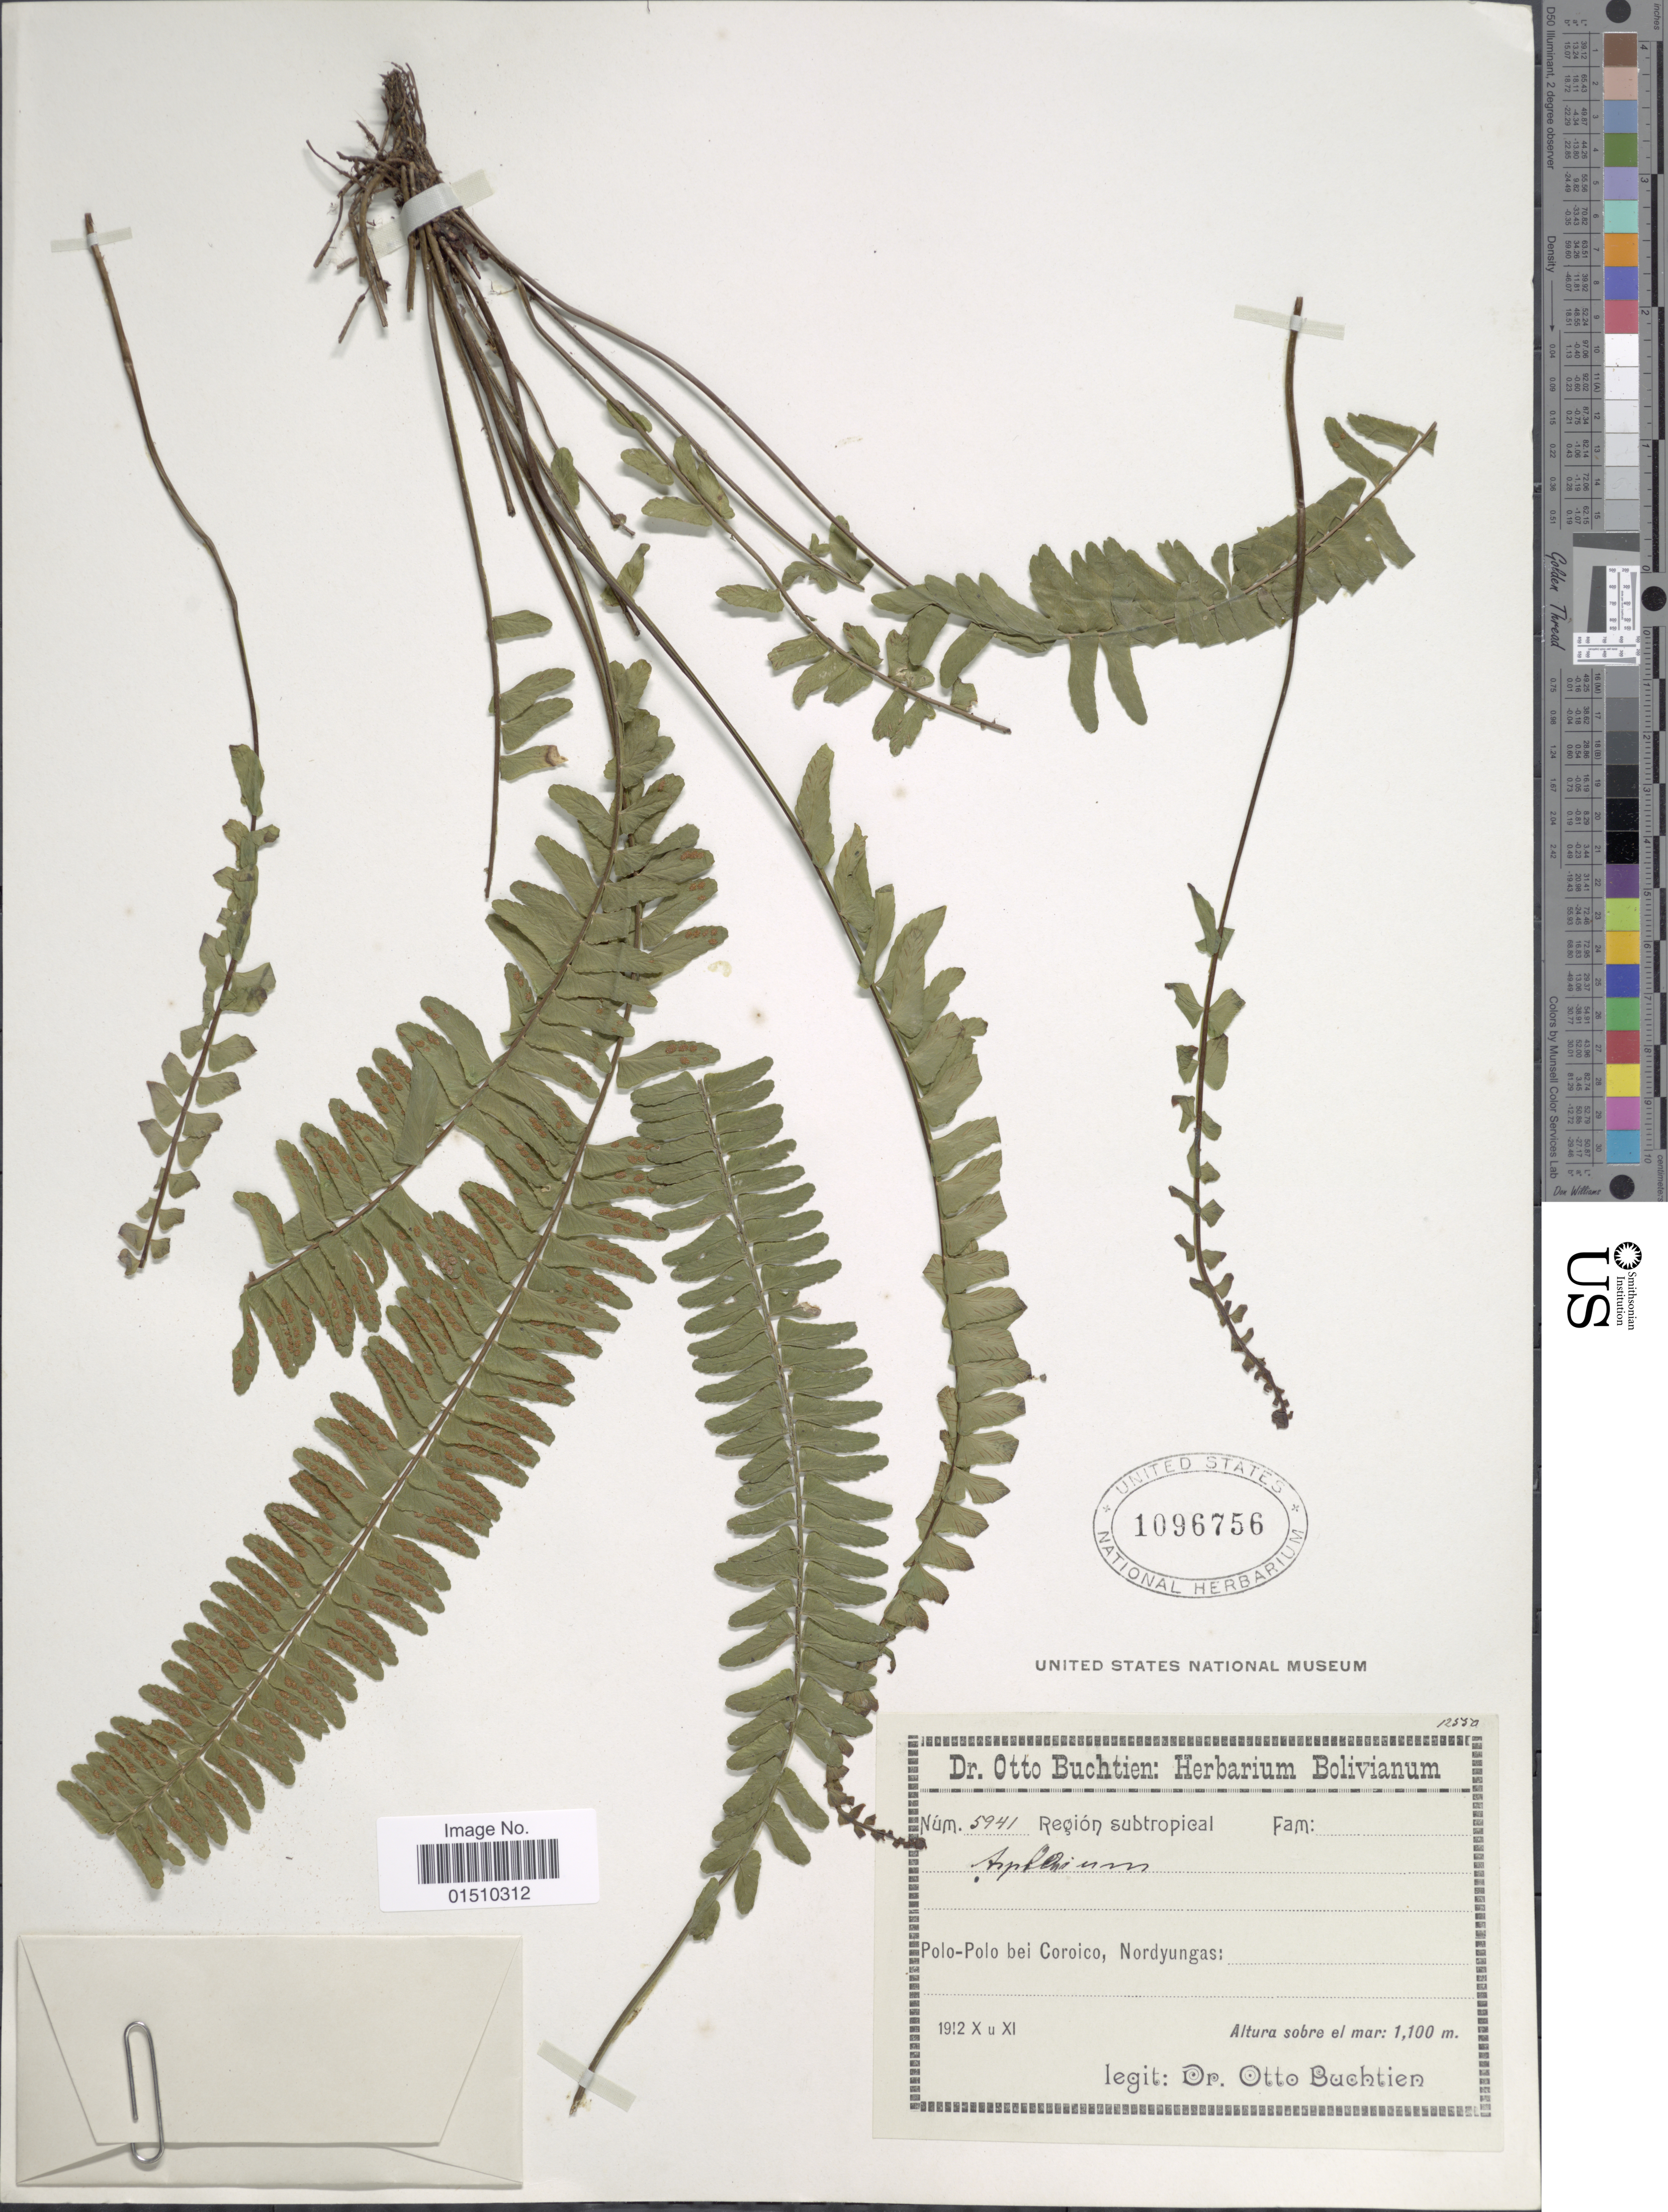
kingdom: Plantae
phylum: Tracheophyta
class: Polypodiopsida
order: Polypodiales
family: Aspleniaceae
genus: Asplenium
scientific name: Asplenium bangii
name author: Hieron.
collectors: O. Buchtien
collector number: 5941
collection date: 1912-10/1912-11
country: Bolivia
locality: Bolivianum, Polo-Polo bei Coroico, Nordyungas.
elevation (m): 1100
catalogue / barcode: US 1096756